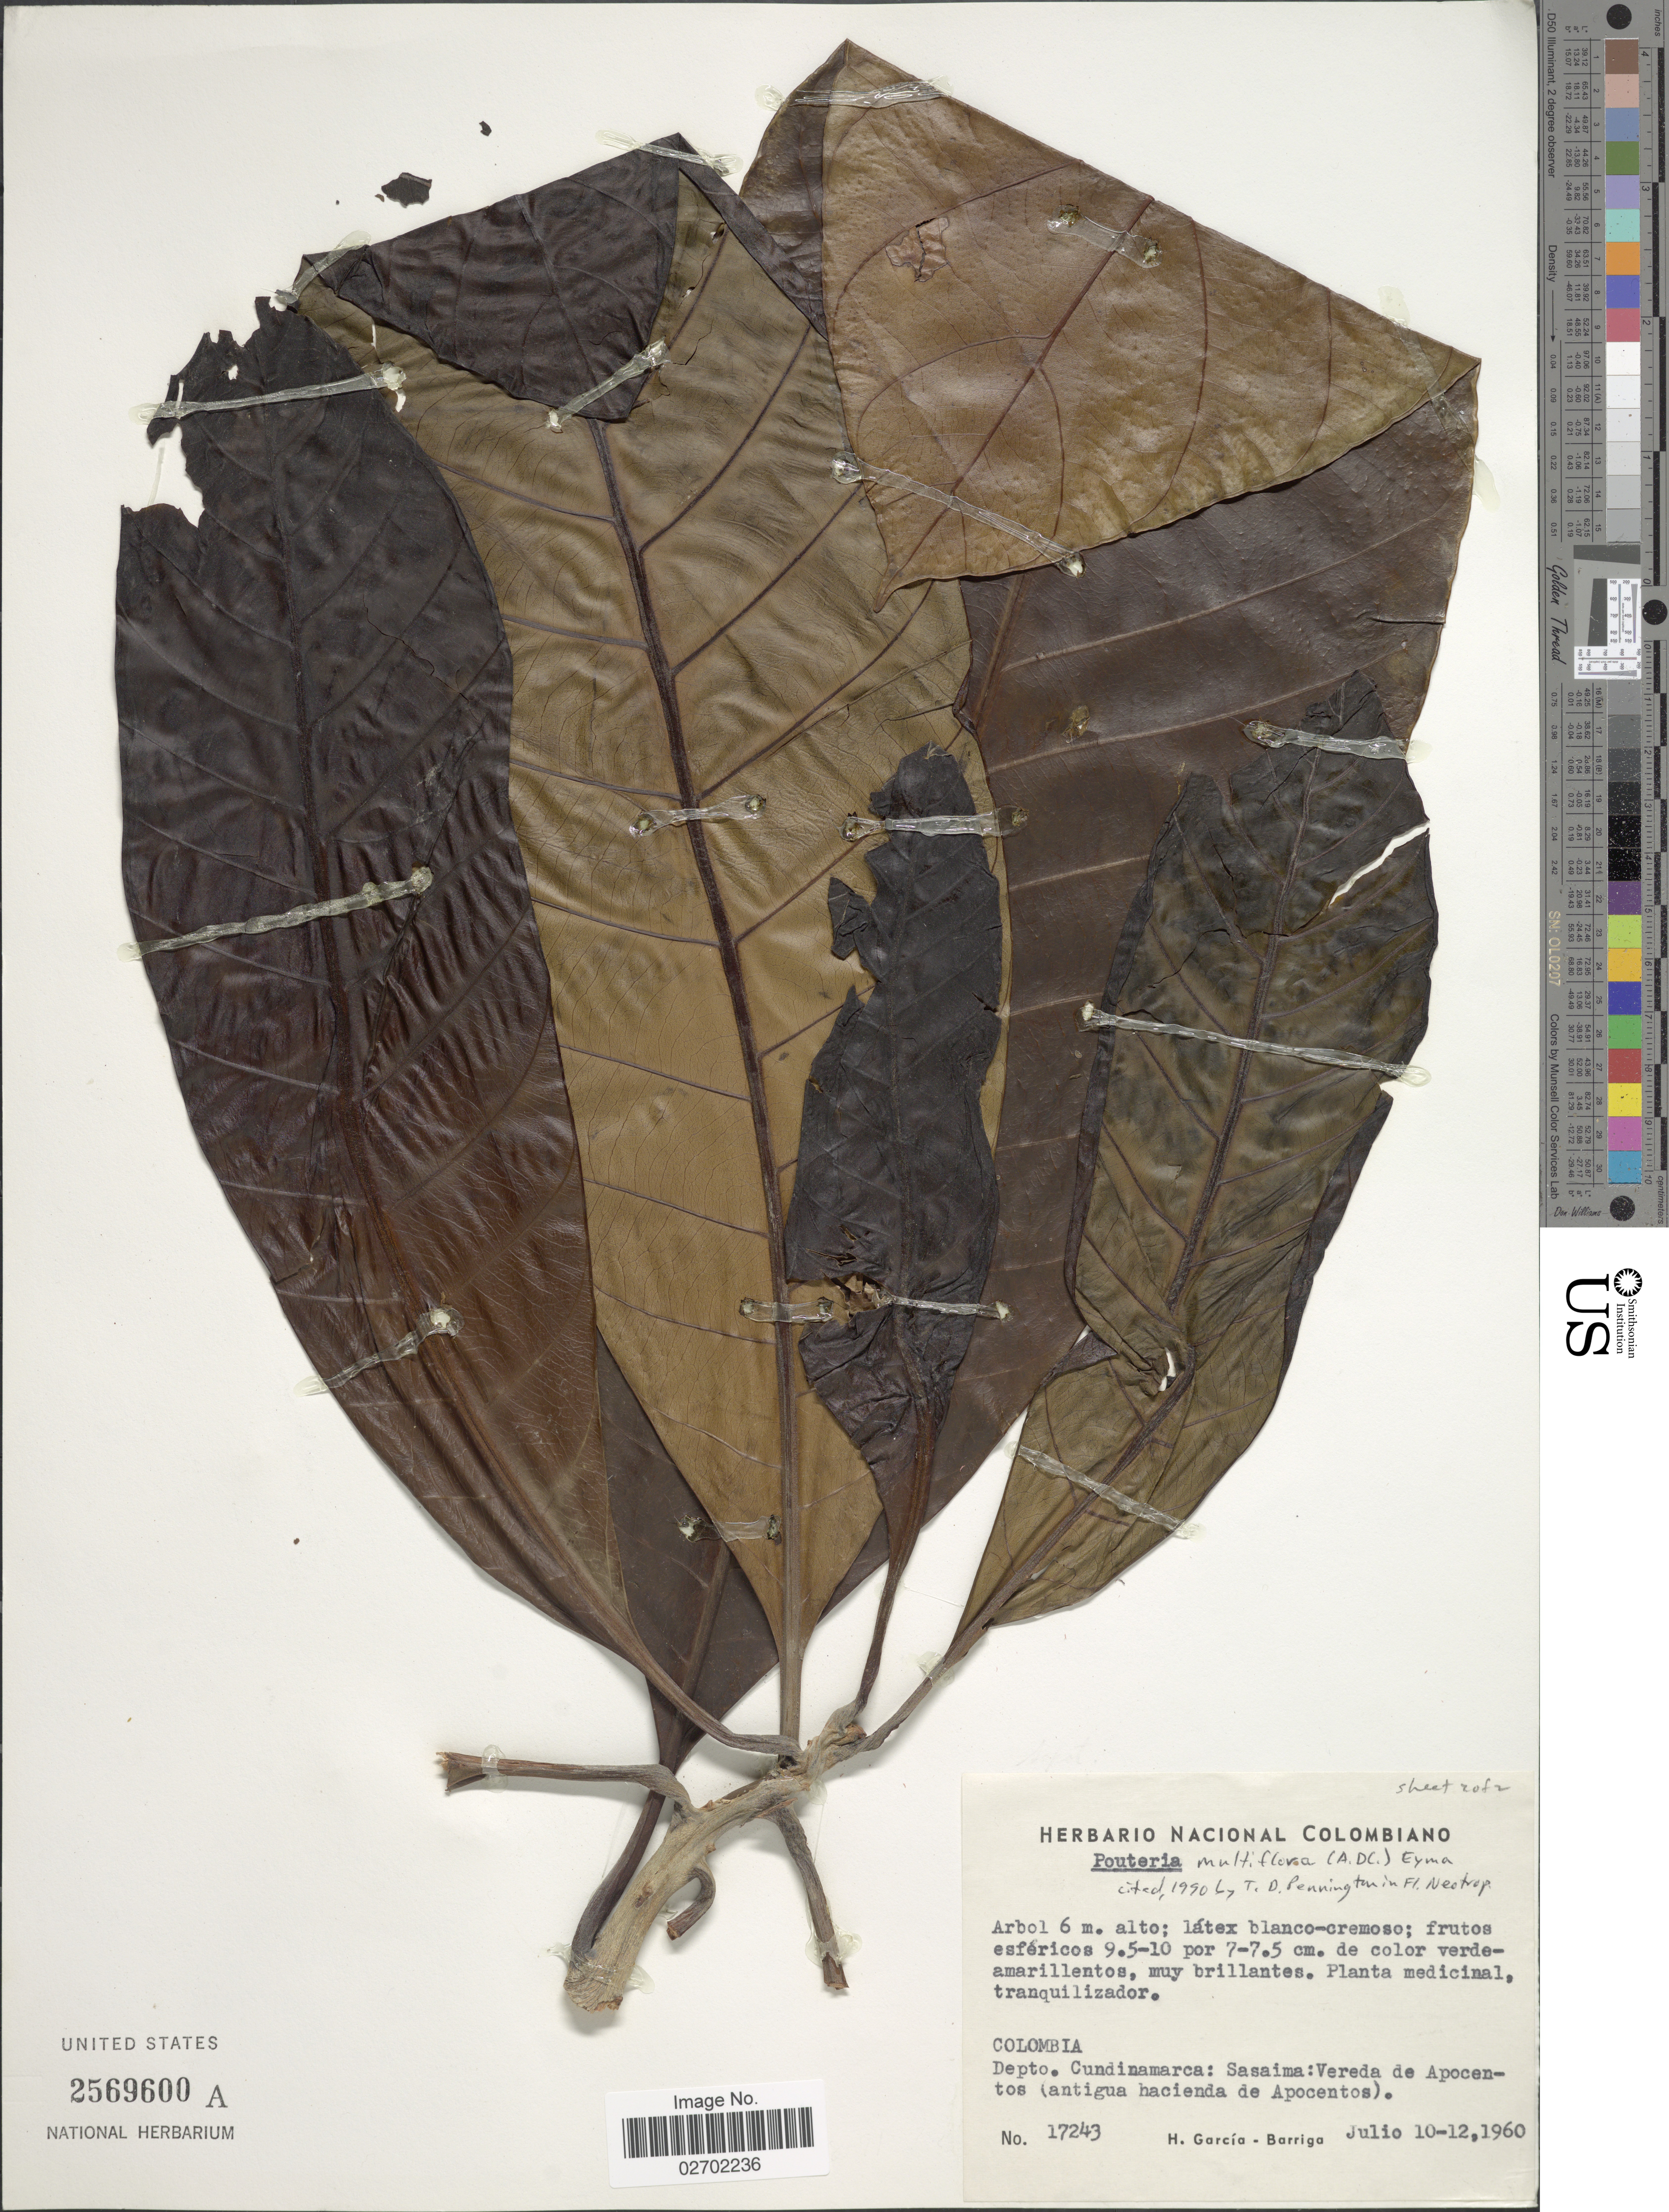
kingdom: Plantae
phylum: Tracheophyta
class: Magnoliopsida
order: Ericales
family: Sapotaceae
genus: Pouteria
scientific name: Pouteria multiflora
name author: (A. DC.) Eyma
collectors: H. García Barriga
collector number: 17243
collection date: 1960-07-10/1960-07-12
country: Colombia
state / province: Cundinamarca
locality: Depto. Cundinamarca: Sasaima: Vereda de Apocentos (antigua hacienda de Apocentos)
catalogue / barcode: US 2569600A